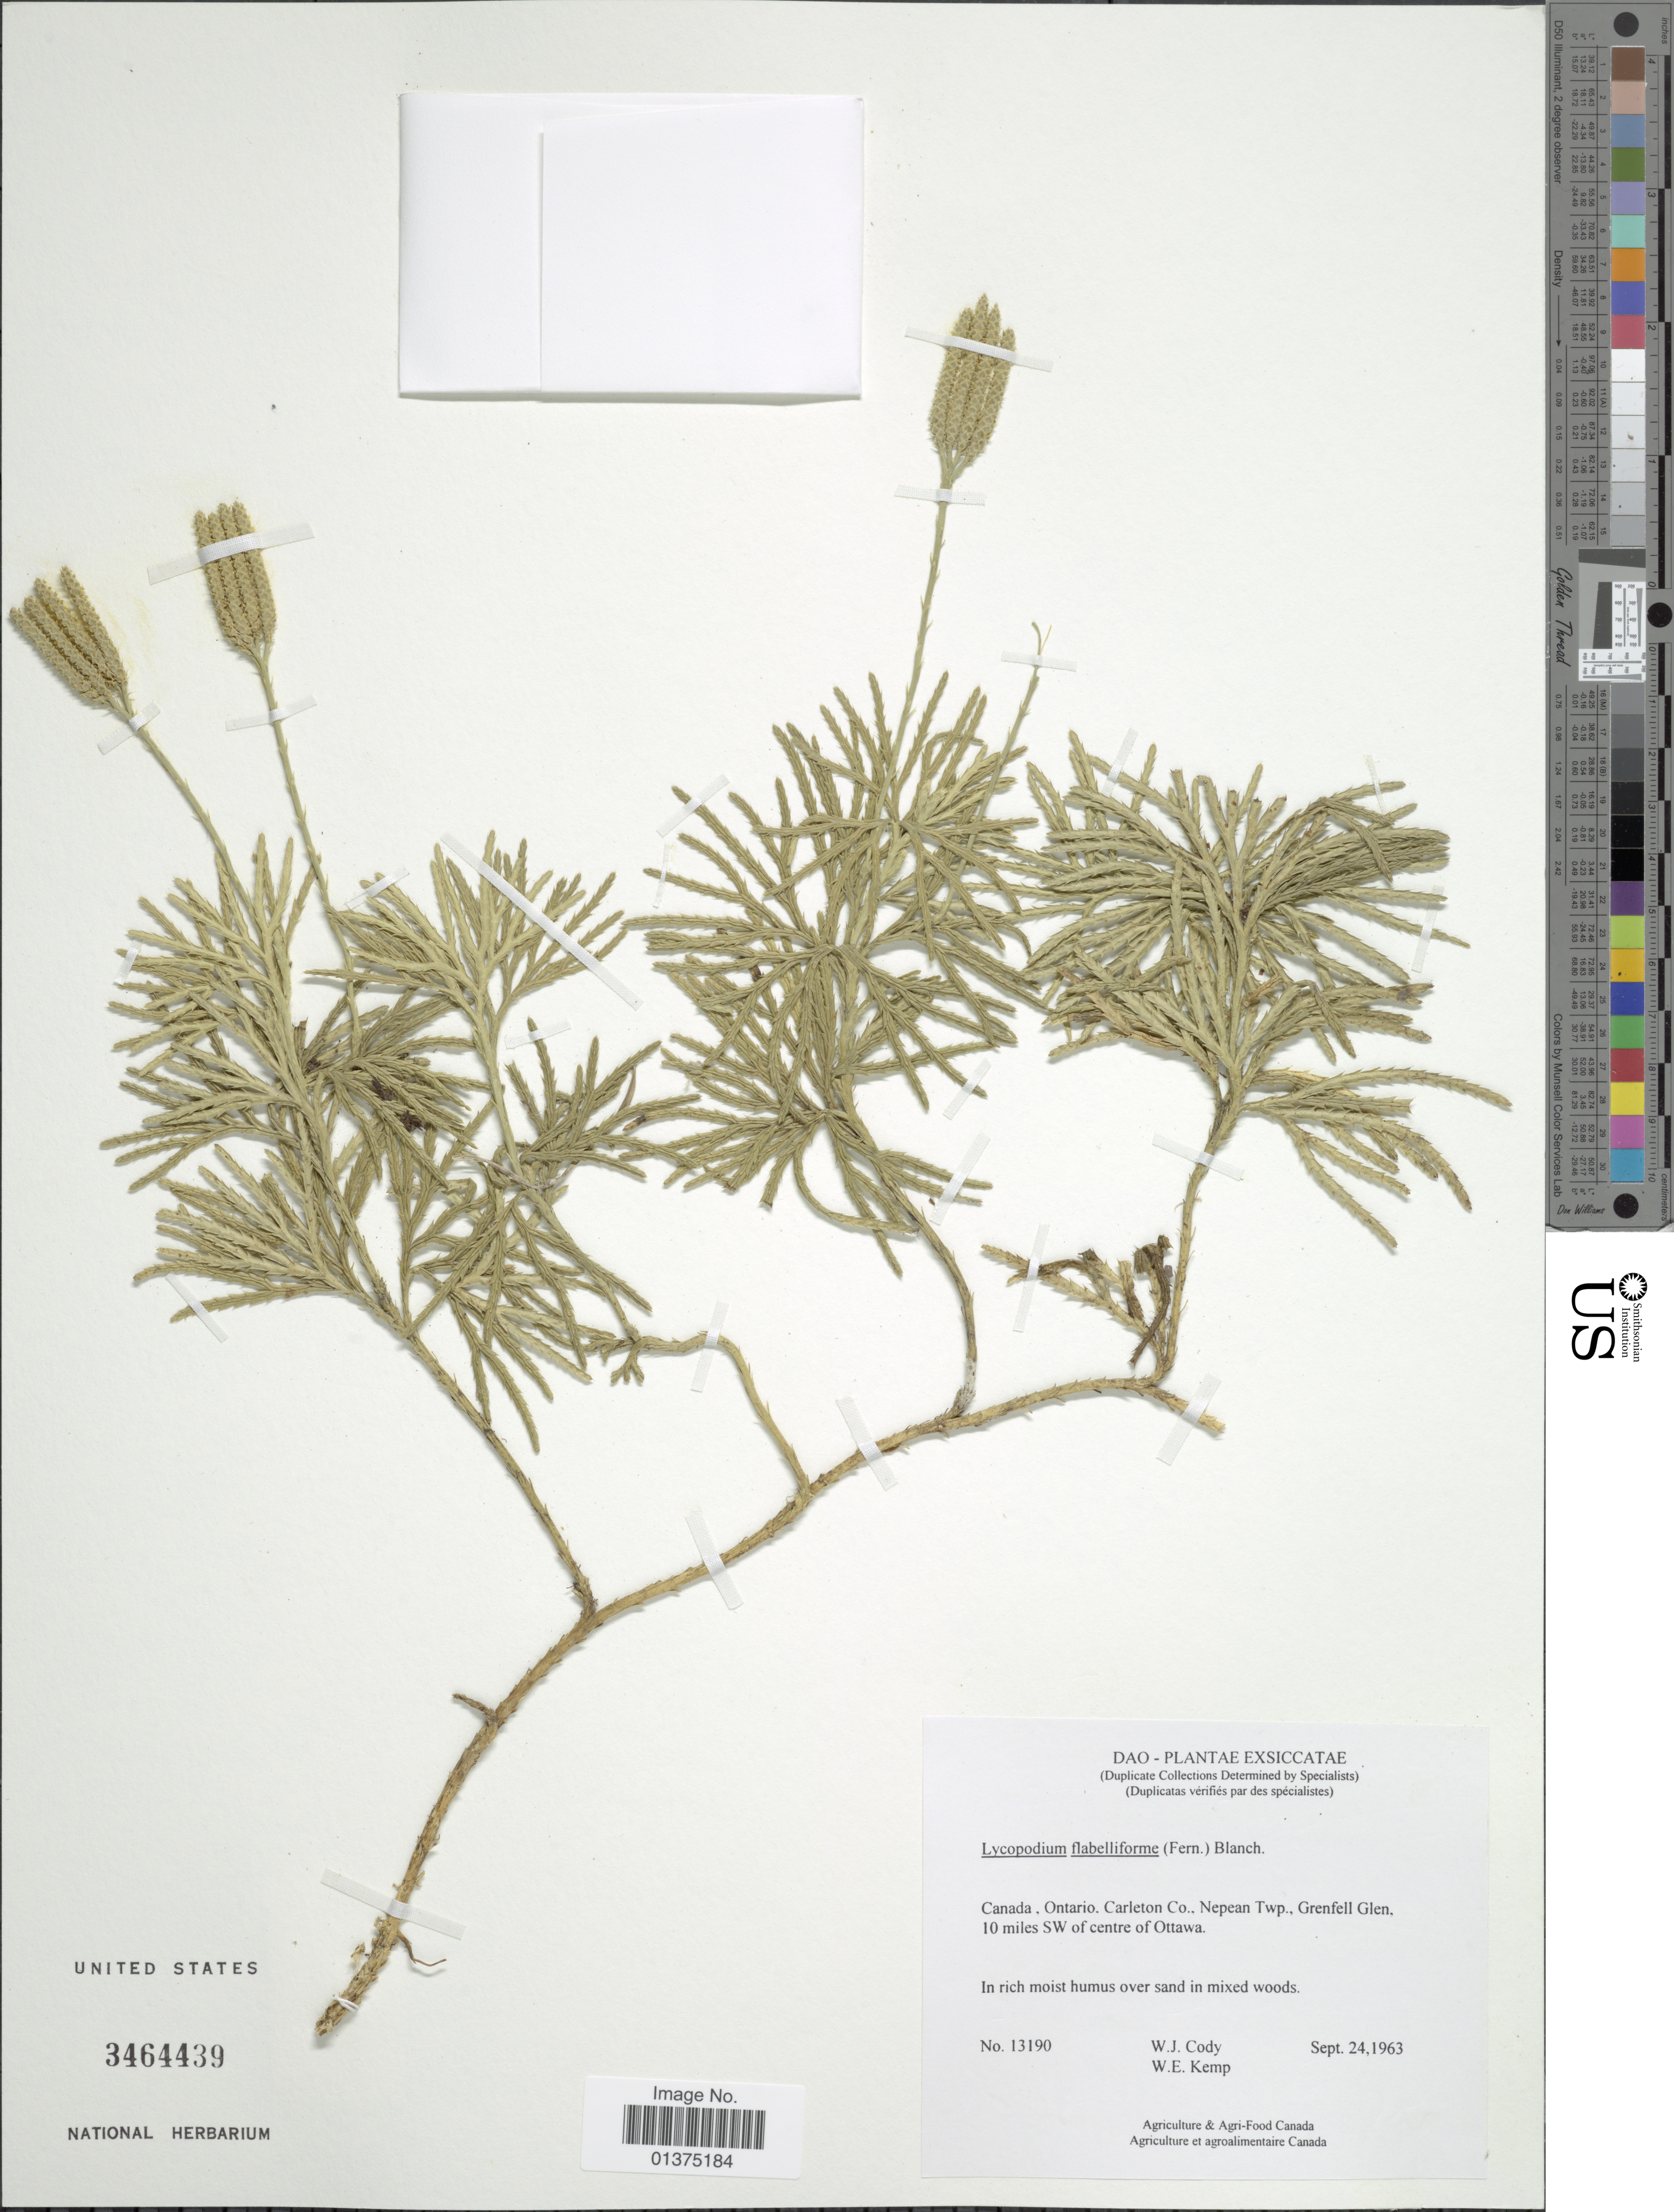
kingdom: Plantae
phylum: Tracheophyta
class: Lycopodiopsida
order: Lycopodiales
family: Lycopodiaceae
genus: Diphasiastrum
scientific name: Diphasiastrum digitatum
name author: (Dill. ex A. Braun) Holub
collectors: W. Cody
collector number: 13190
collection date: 1963-09-24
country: Canada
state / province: Ontario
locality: Carleton Co.,,Nepean Twp., Grenfell Glen, 10 miles W of centre of Ottawa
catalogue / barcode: US 3464439